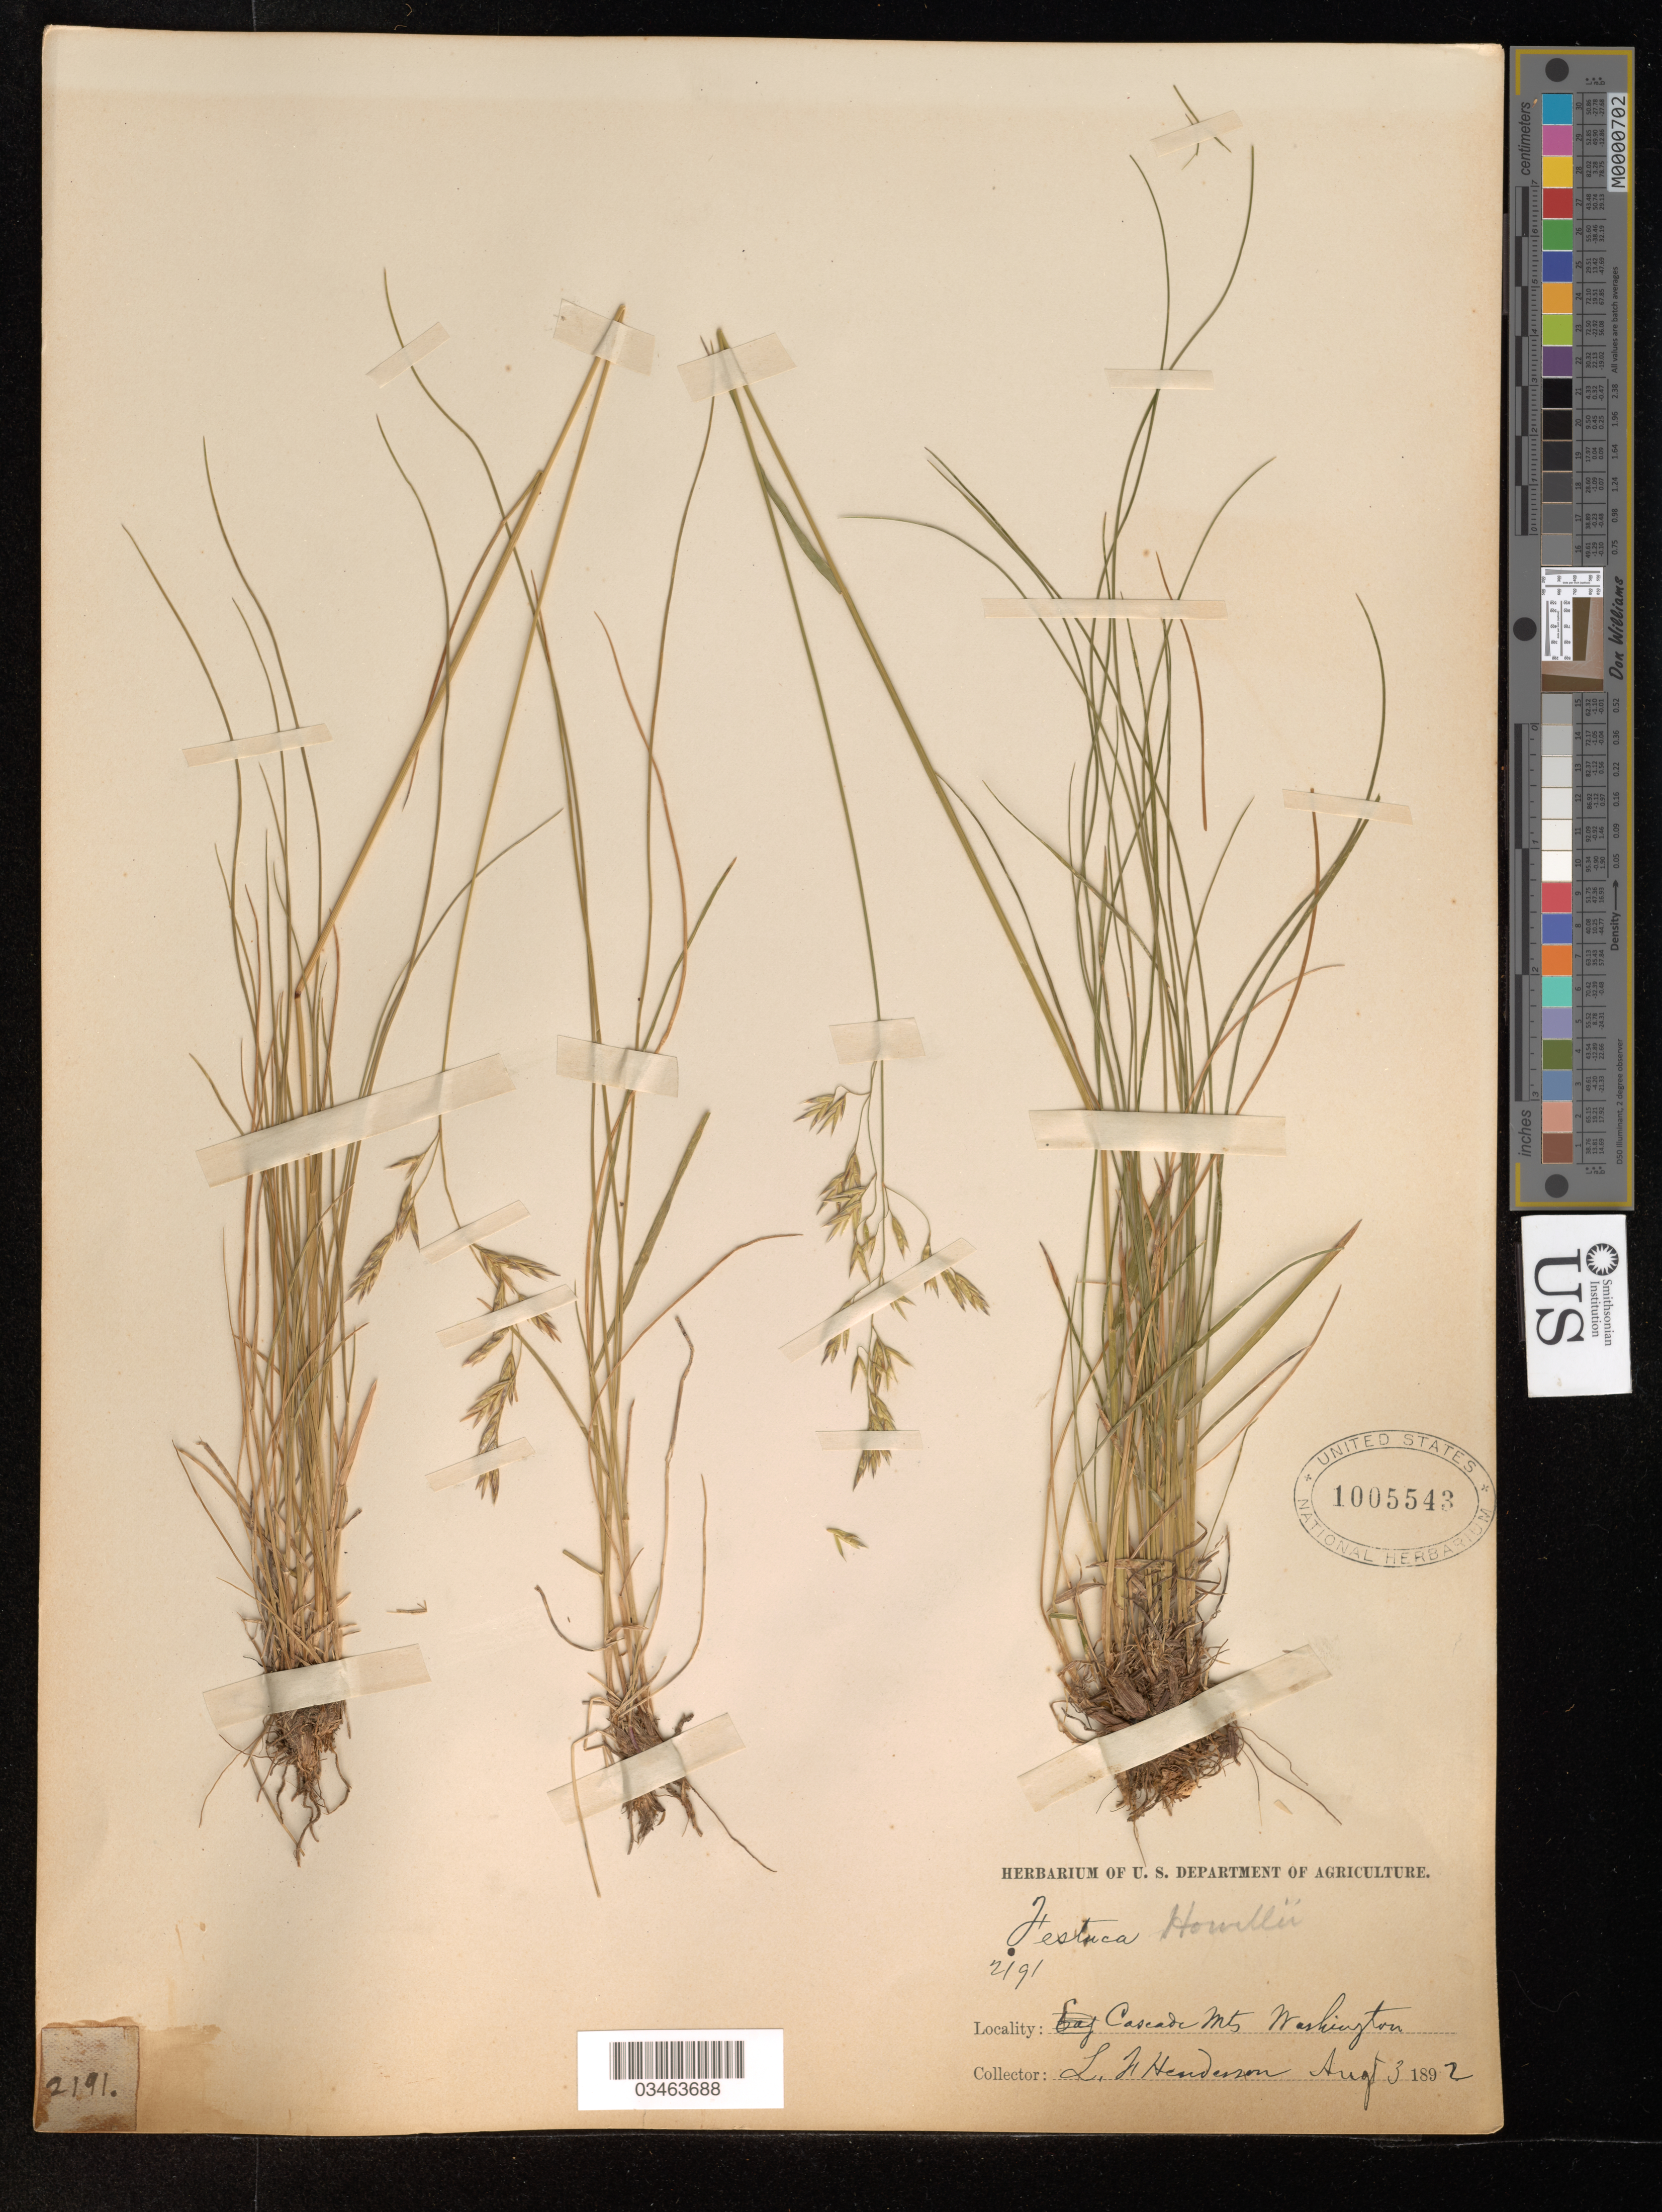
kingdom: Plantae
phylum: Tracheophyta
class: Liliopsida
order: Poales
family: Poaceae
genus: Festuca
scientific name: Festuca howellii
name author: Hack. ex W.J. Beal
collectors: L. Henderson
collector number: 2191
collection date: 1892-08-03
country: United States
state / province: Washington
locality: Cascade Mts.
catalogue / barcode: US 1005543